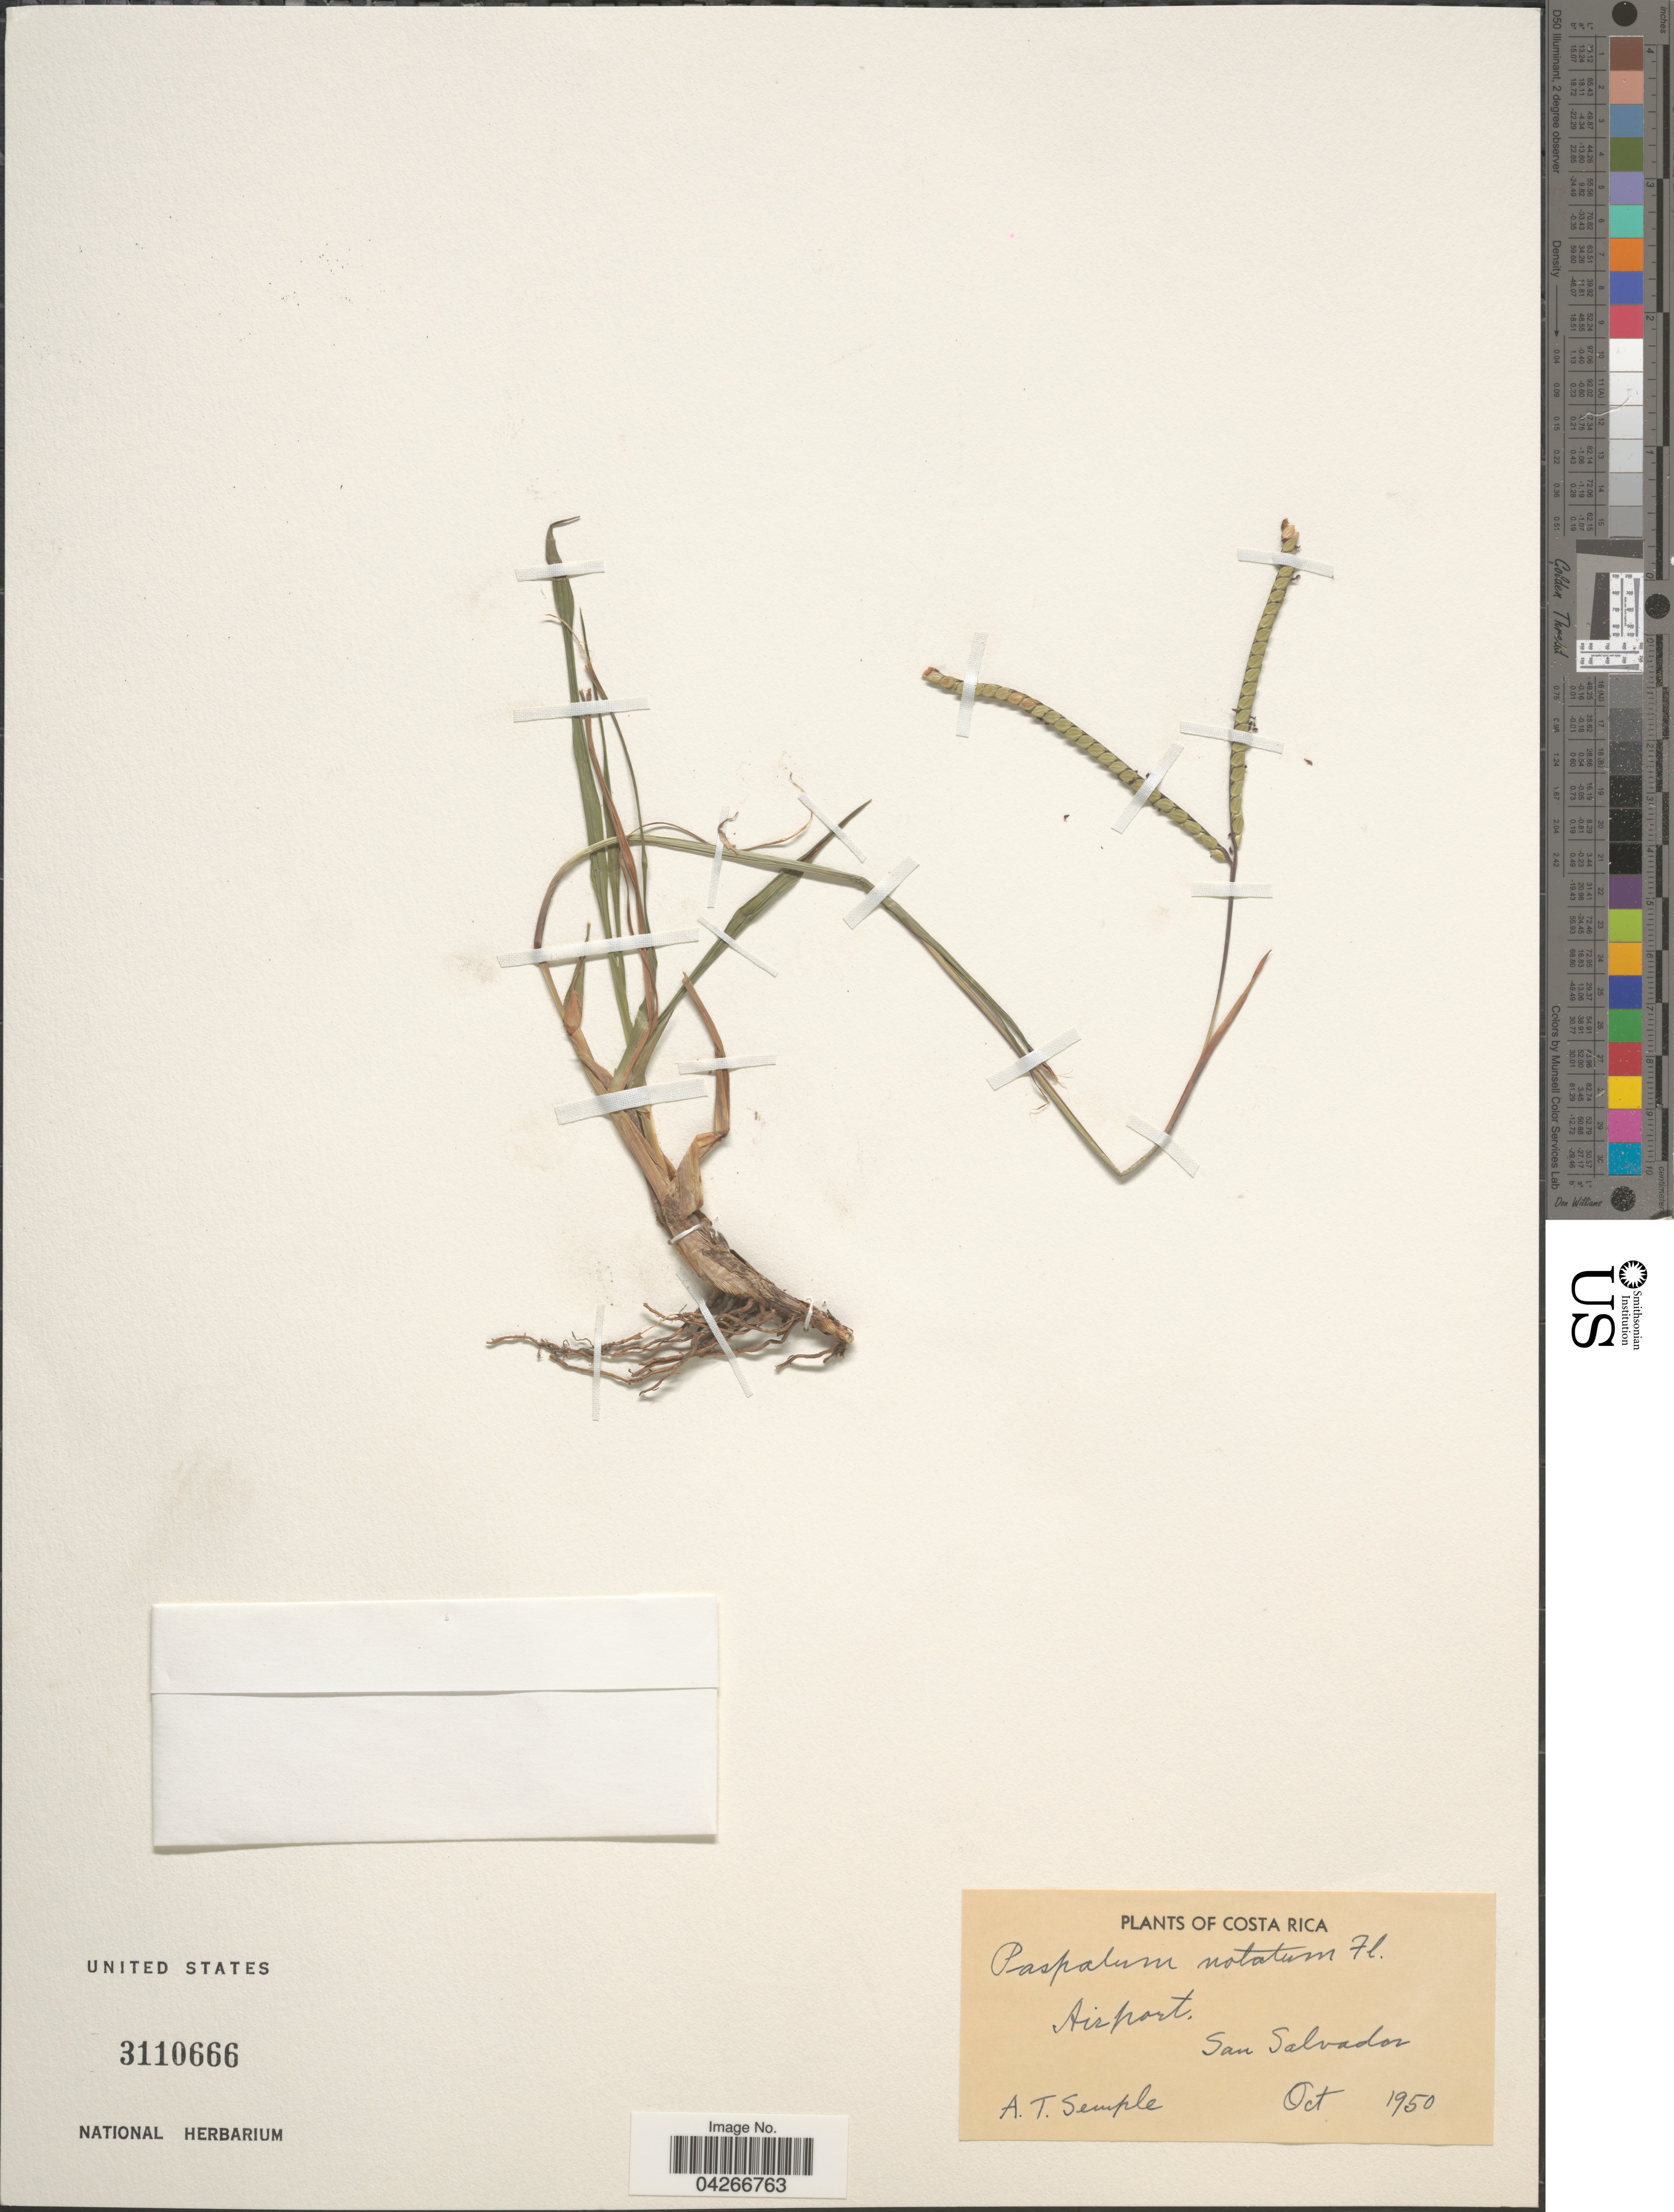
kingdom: Plantae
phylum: Tracheophyta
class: Liliopsida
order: Poales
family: Poaceae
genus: Paspalum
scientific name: Paspalum notatum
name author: Flüggé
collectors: A. Semple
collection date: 1950-10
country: Costa Rica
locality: Airport, San Salvador.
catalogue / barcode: US 3110666